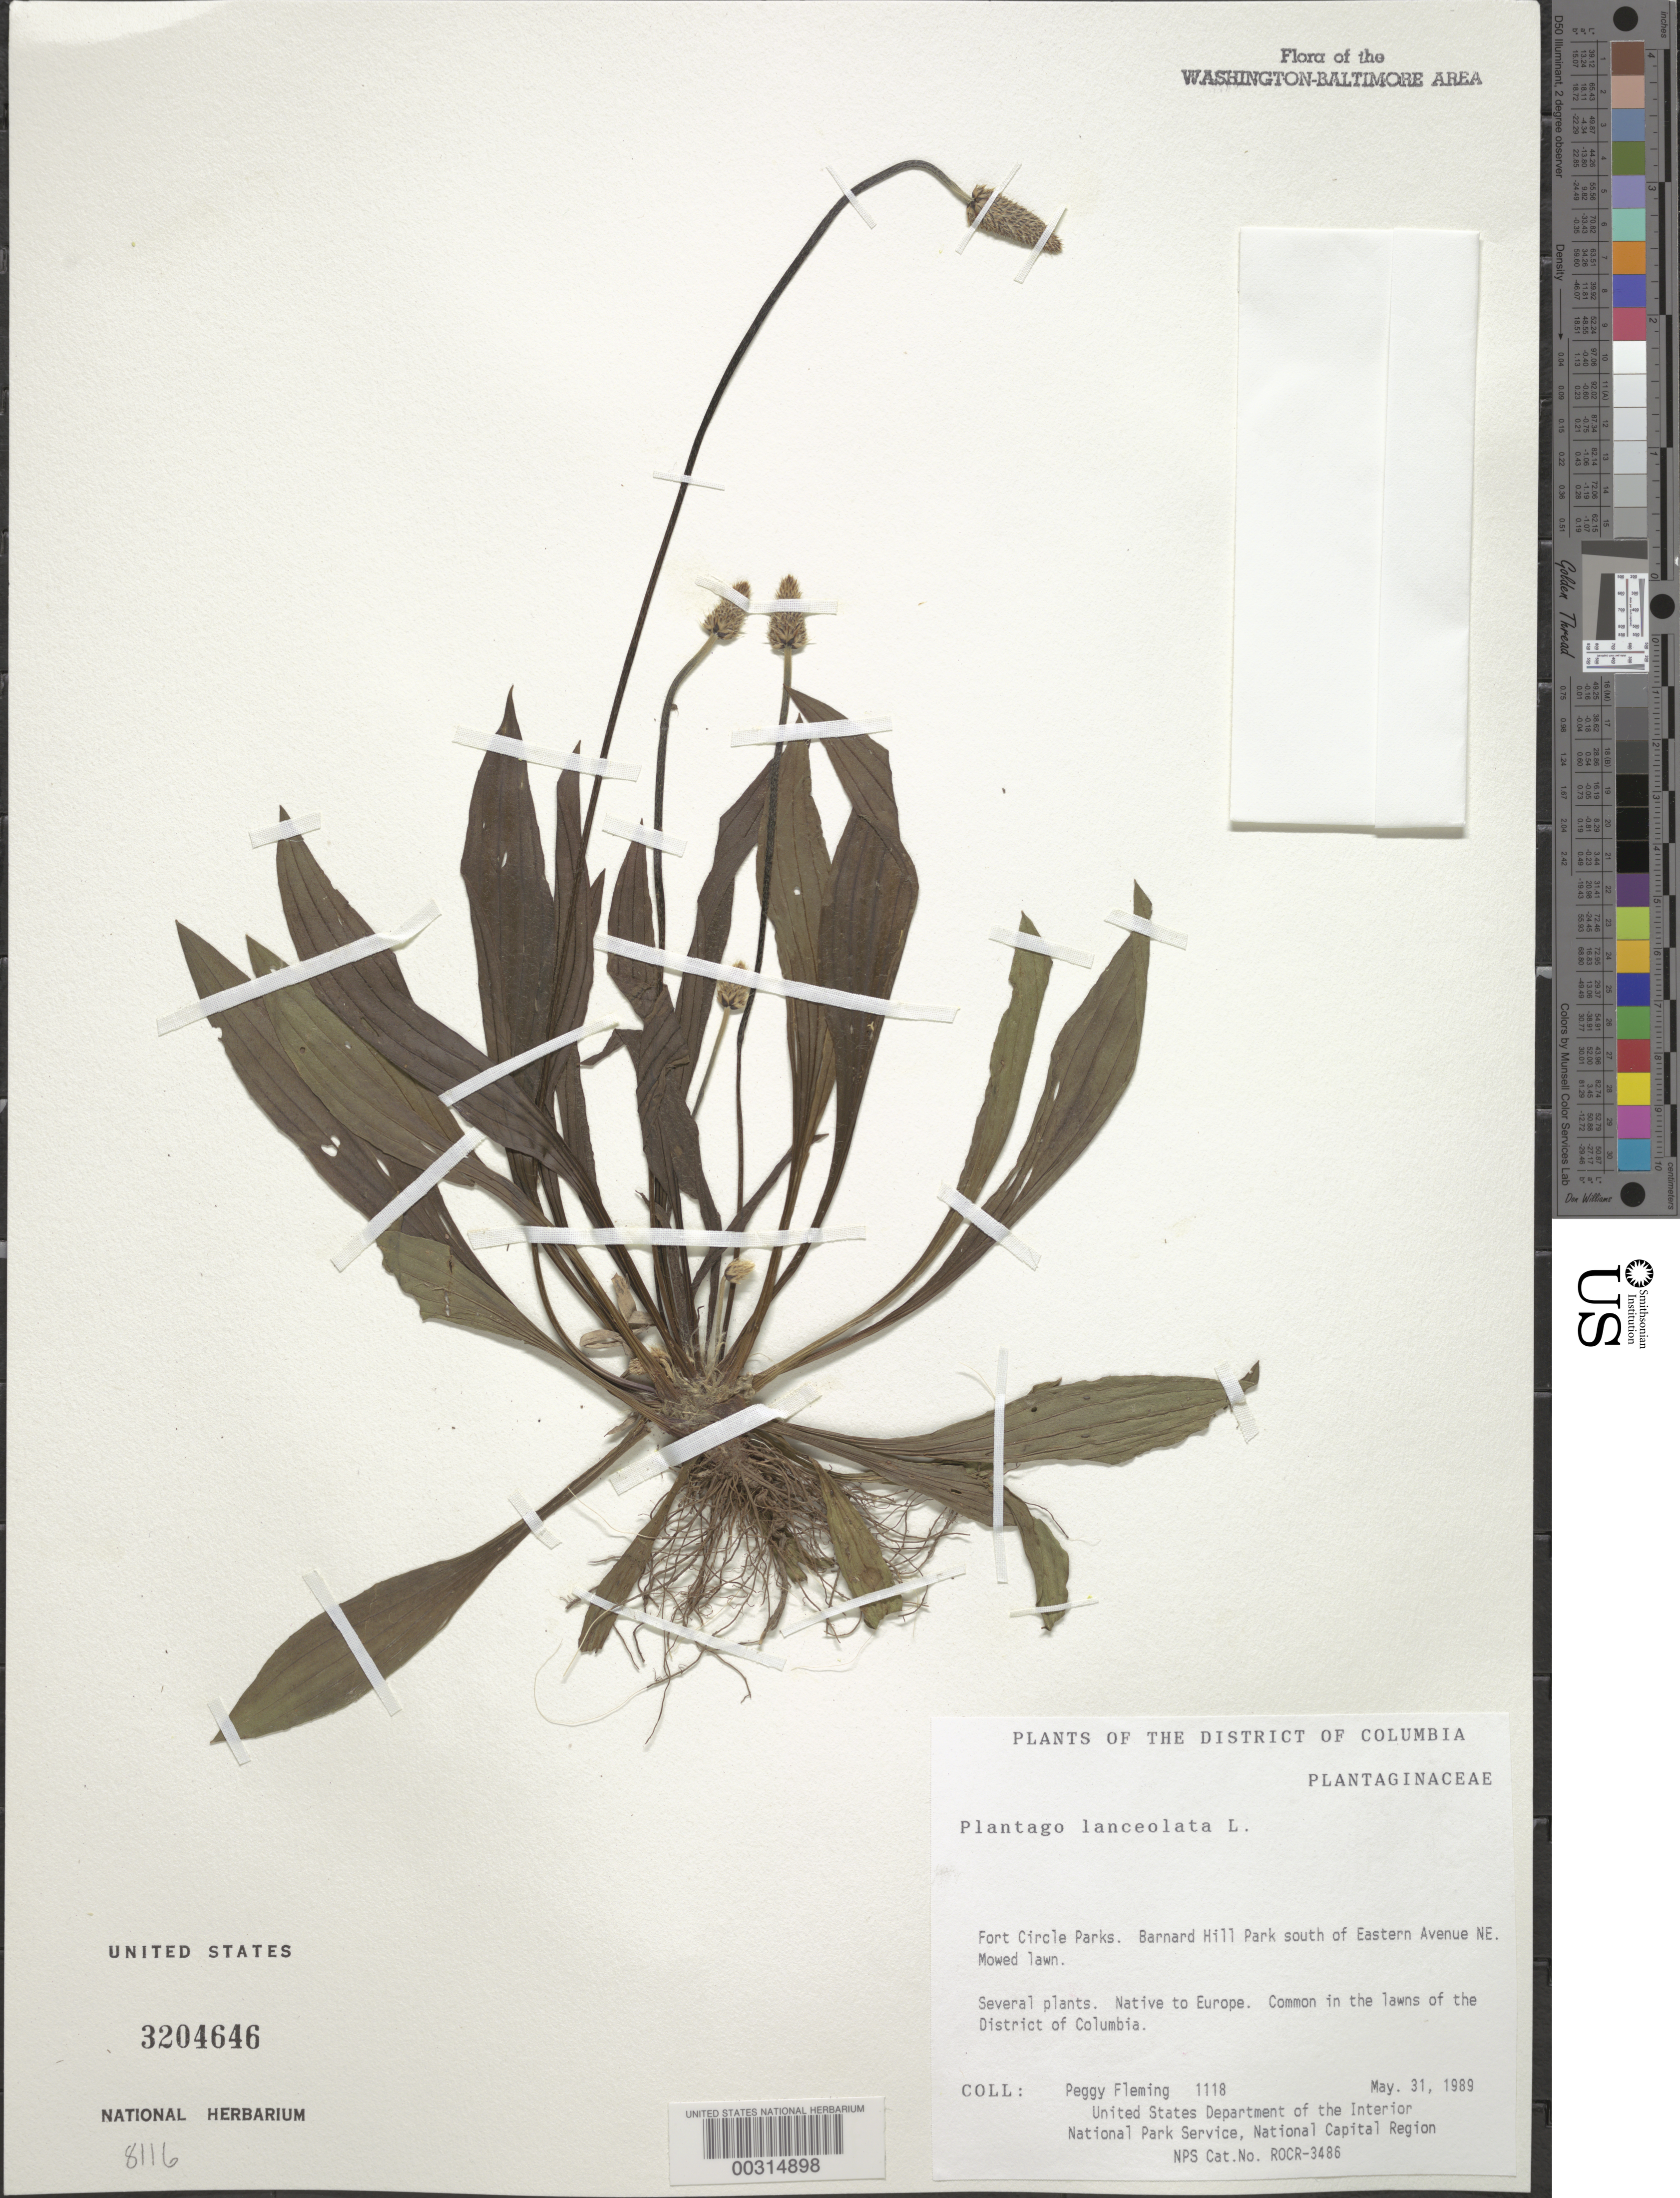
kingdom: Plantae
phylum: Tracheophyta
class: Magnoliopsida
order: Lamiales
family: Plantaginaceae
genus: Plantago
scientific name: Plantago lanceolata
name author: L.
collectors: P. Fleming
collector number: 1118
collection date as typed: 31 May 1989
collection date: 1989-05-31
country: United States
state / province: District of Columbia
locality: Fort Circle Parks, Barnard Hill Park S of Eastern Ave NE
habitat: Mowed lawn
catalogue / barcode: US 3204646